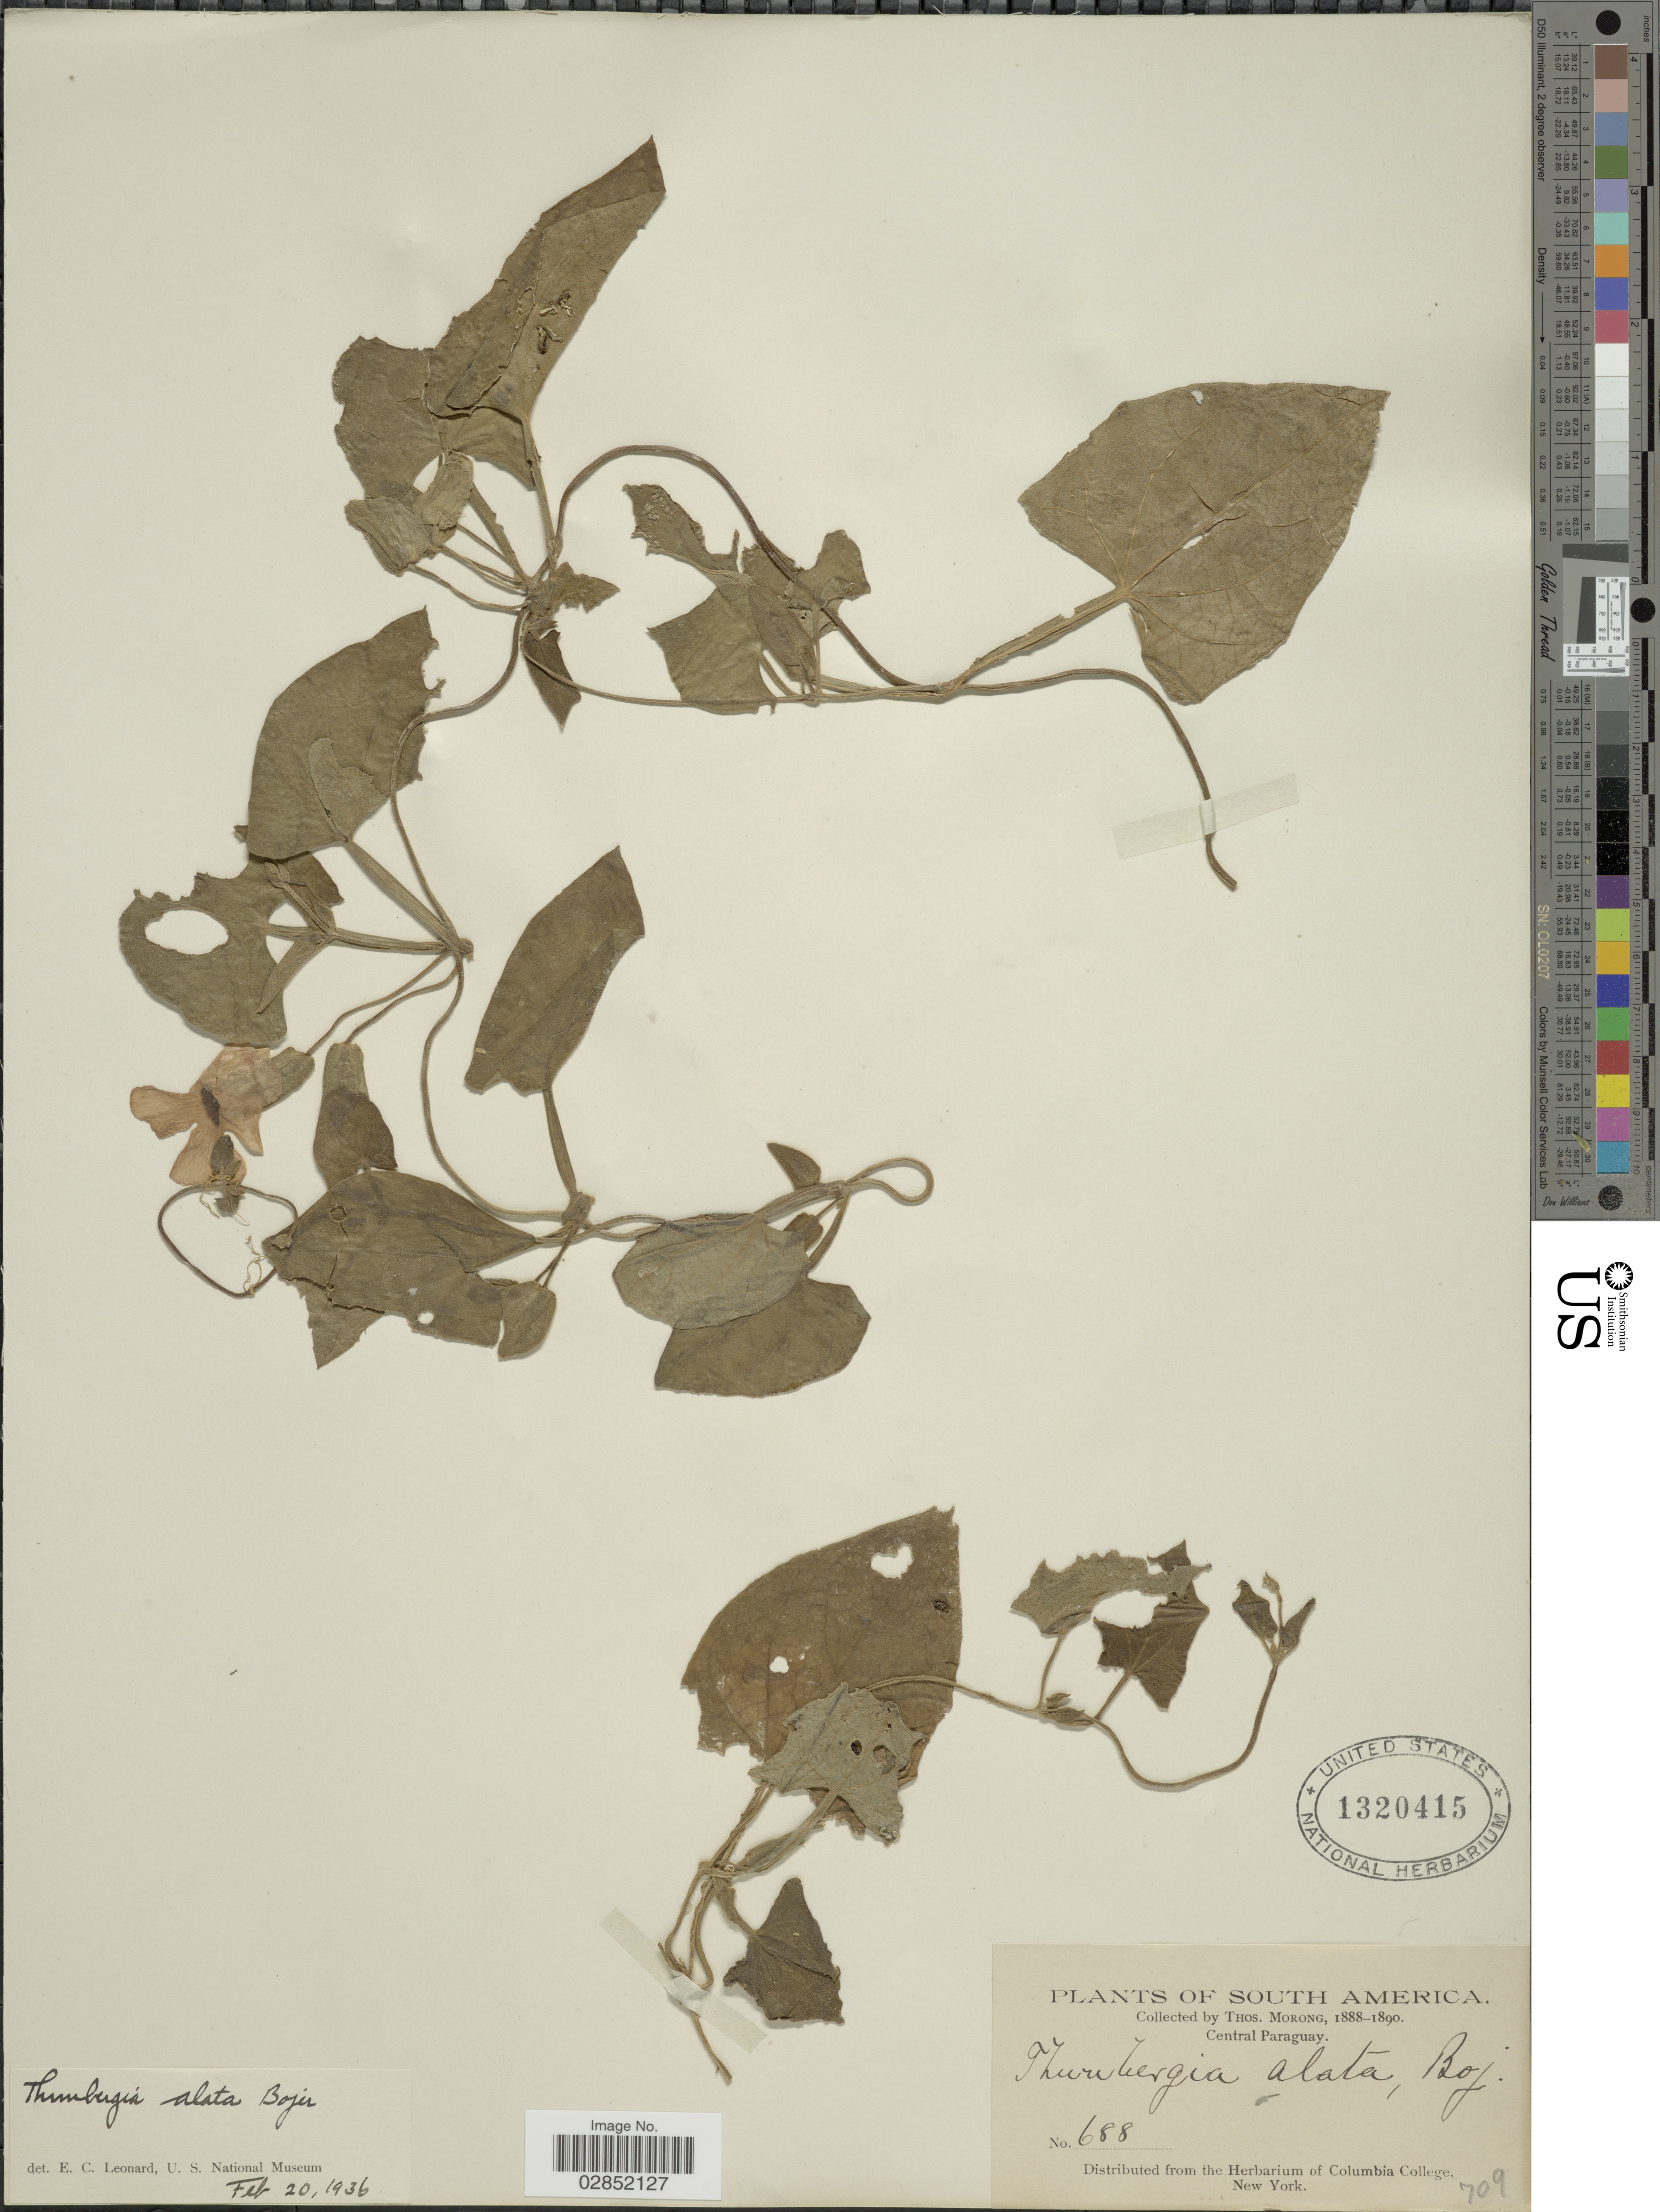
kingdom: Plantae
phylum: Tracheophyta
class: Magnoliopsida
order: Lamiales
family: Acanthaceae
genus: Thunbergia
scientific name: Thunbergia alata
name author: Bojer ex Sims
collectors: ex herb. T. Morong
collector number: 688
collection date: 1888/1890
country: Paraguay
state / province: Central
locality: Central Paraguay.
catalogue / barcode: US 1320415